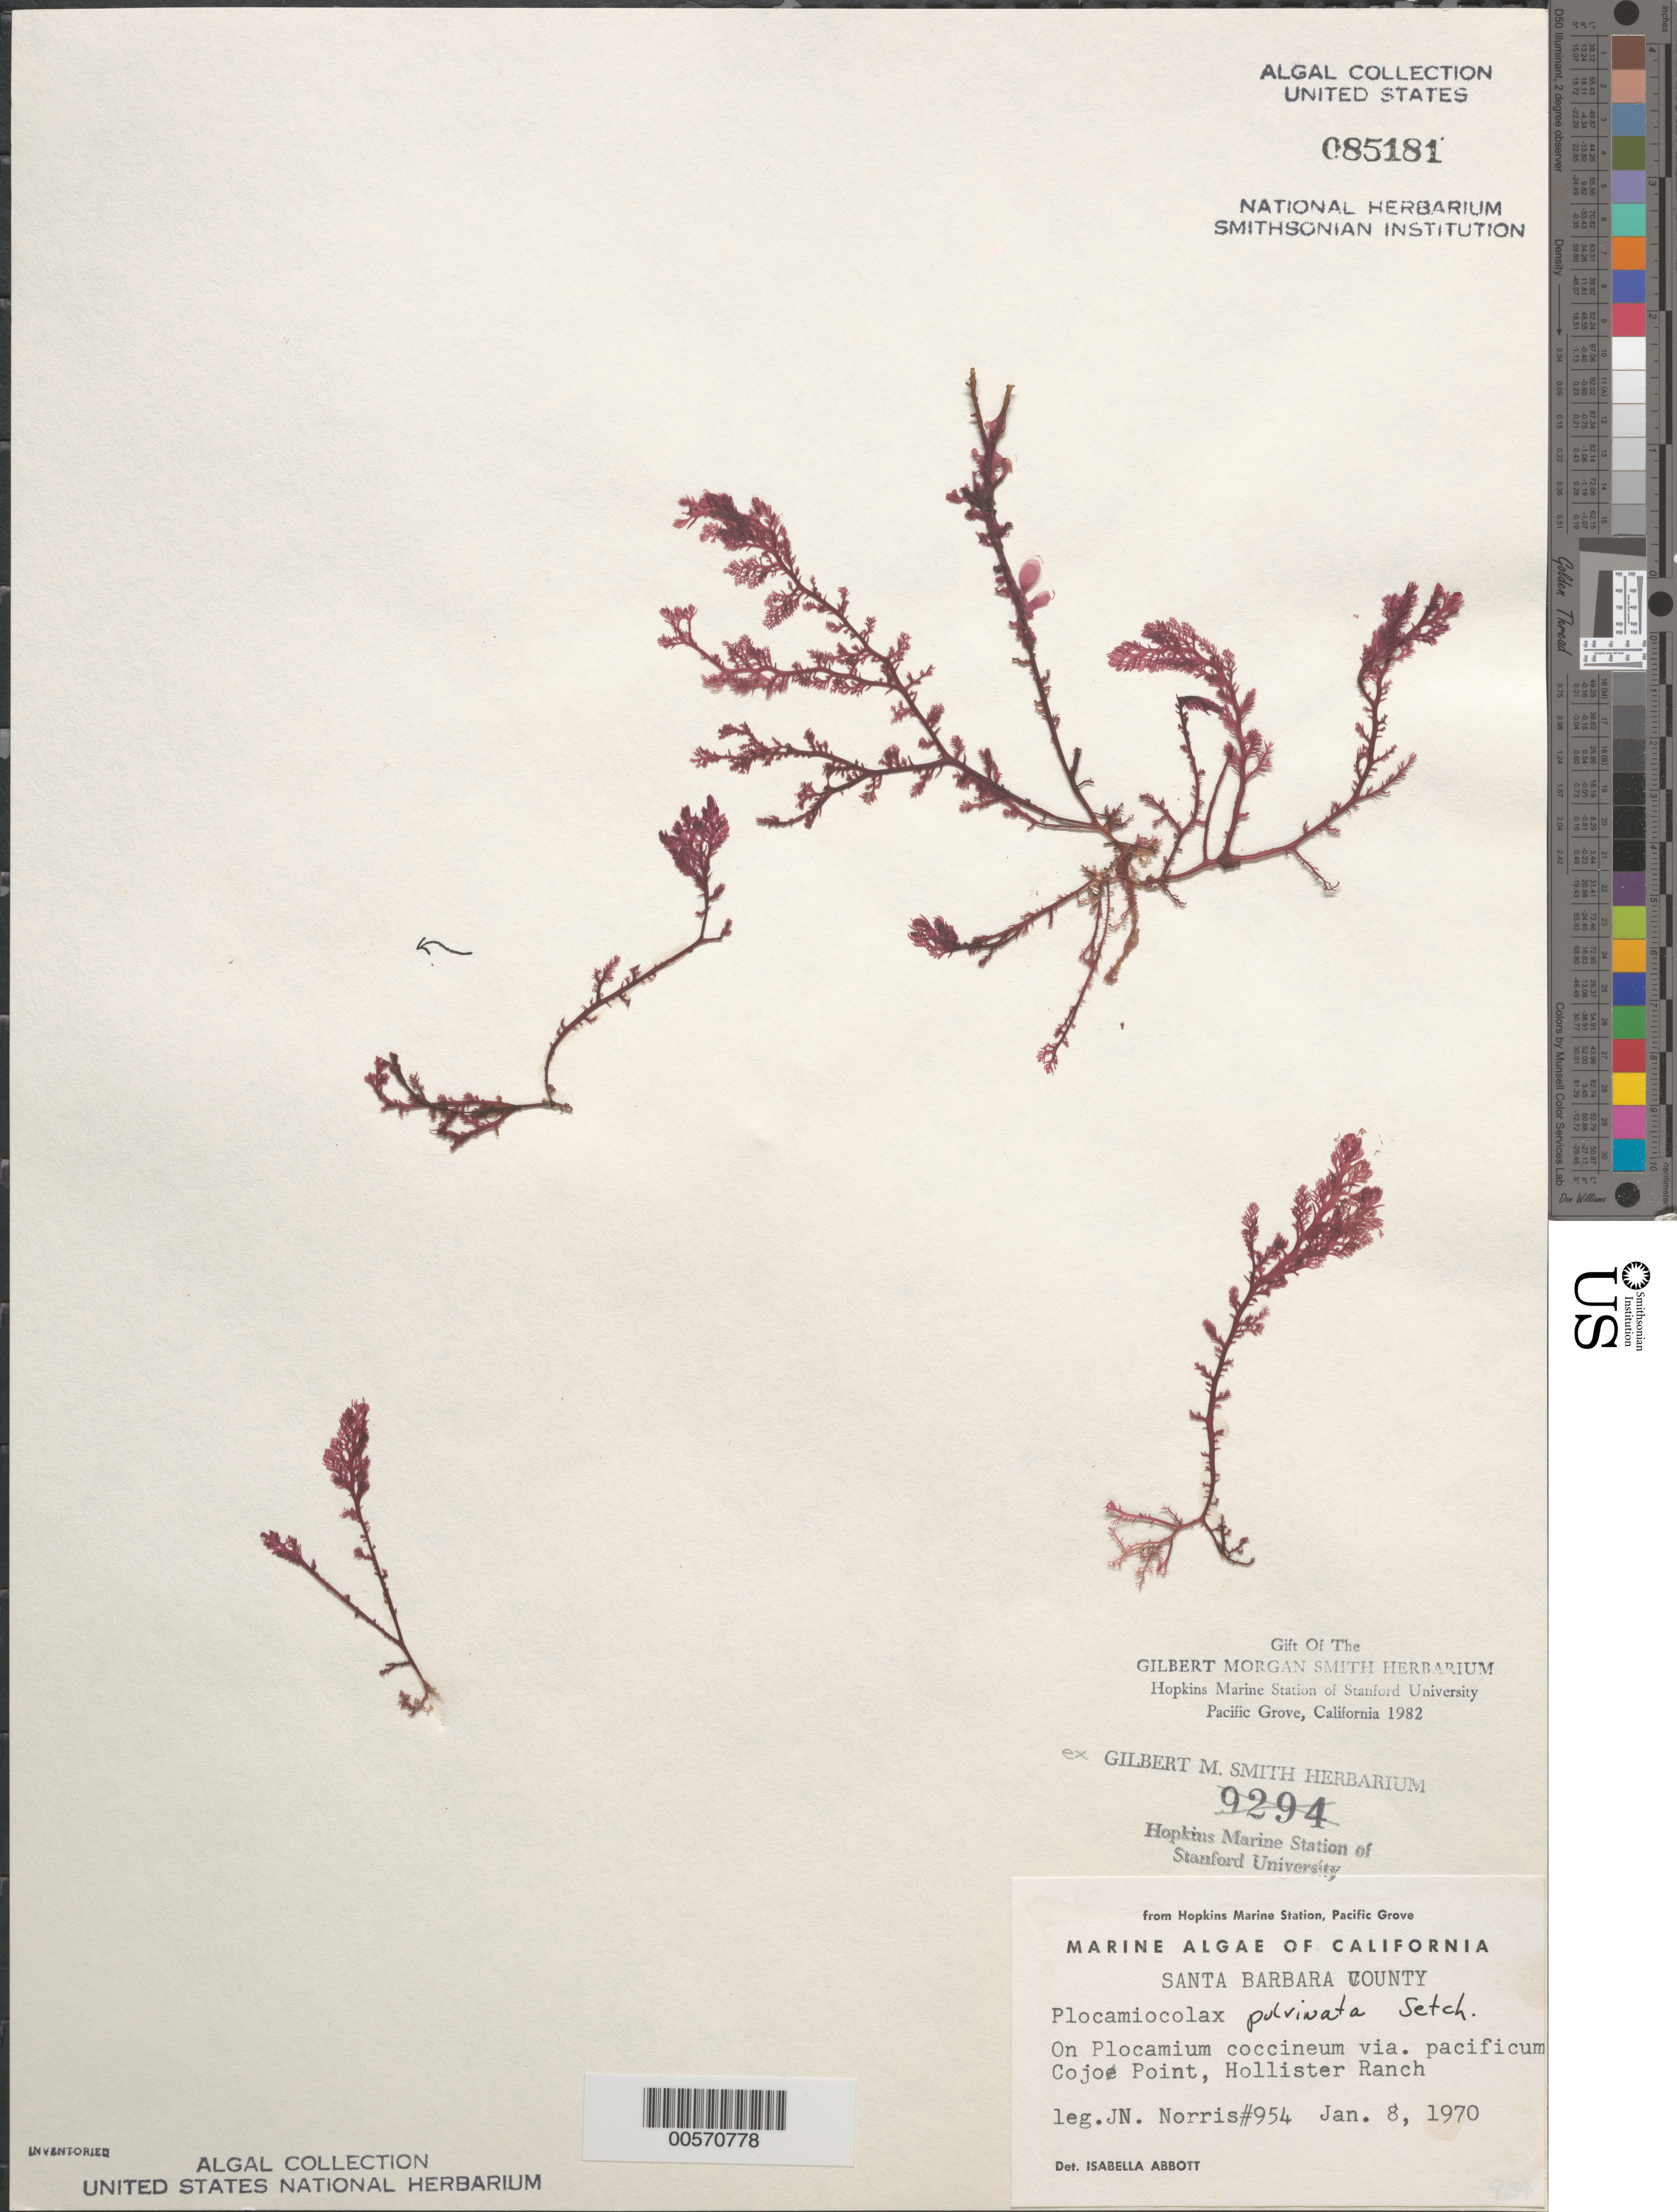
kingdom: Plantae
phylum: Rhodophyta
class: Florideophyceae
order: Plocamiales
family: Plocamiaceae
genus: Plocamiocolax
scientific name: Plocamiocolax pulvinata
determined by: Abbott, Isabella A.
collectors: J. N. Norris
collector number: JN-954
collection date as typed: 08 Jan 1970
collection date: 1970-01-08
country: United States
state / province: California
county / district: Santa Barbara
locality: Cojo Point, Hollister Ranch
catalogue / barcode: US 85181